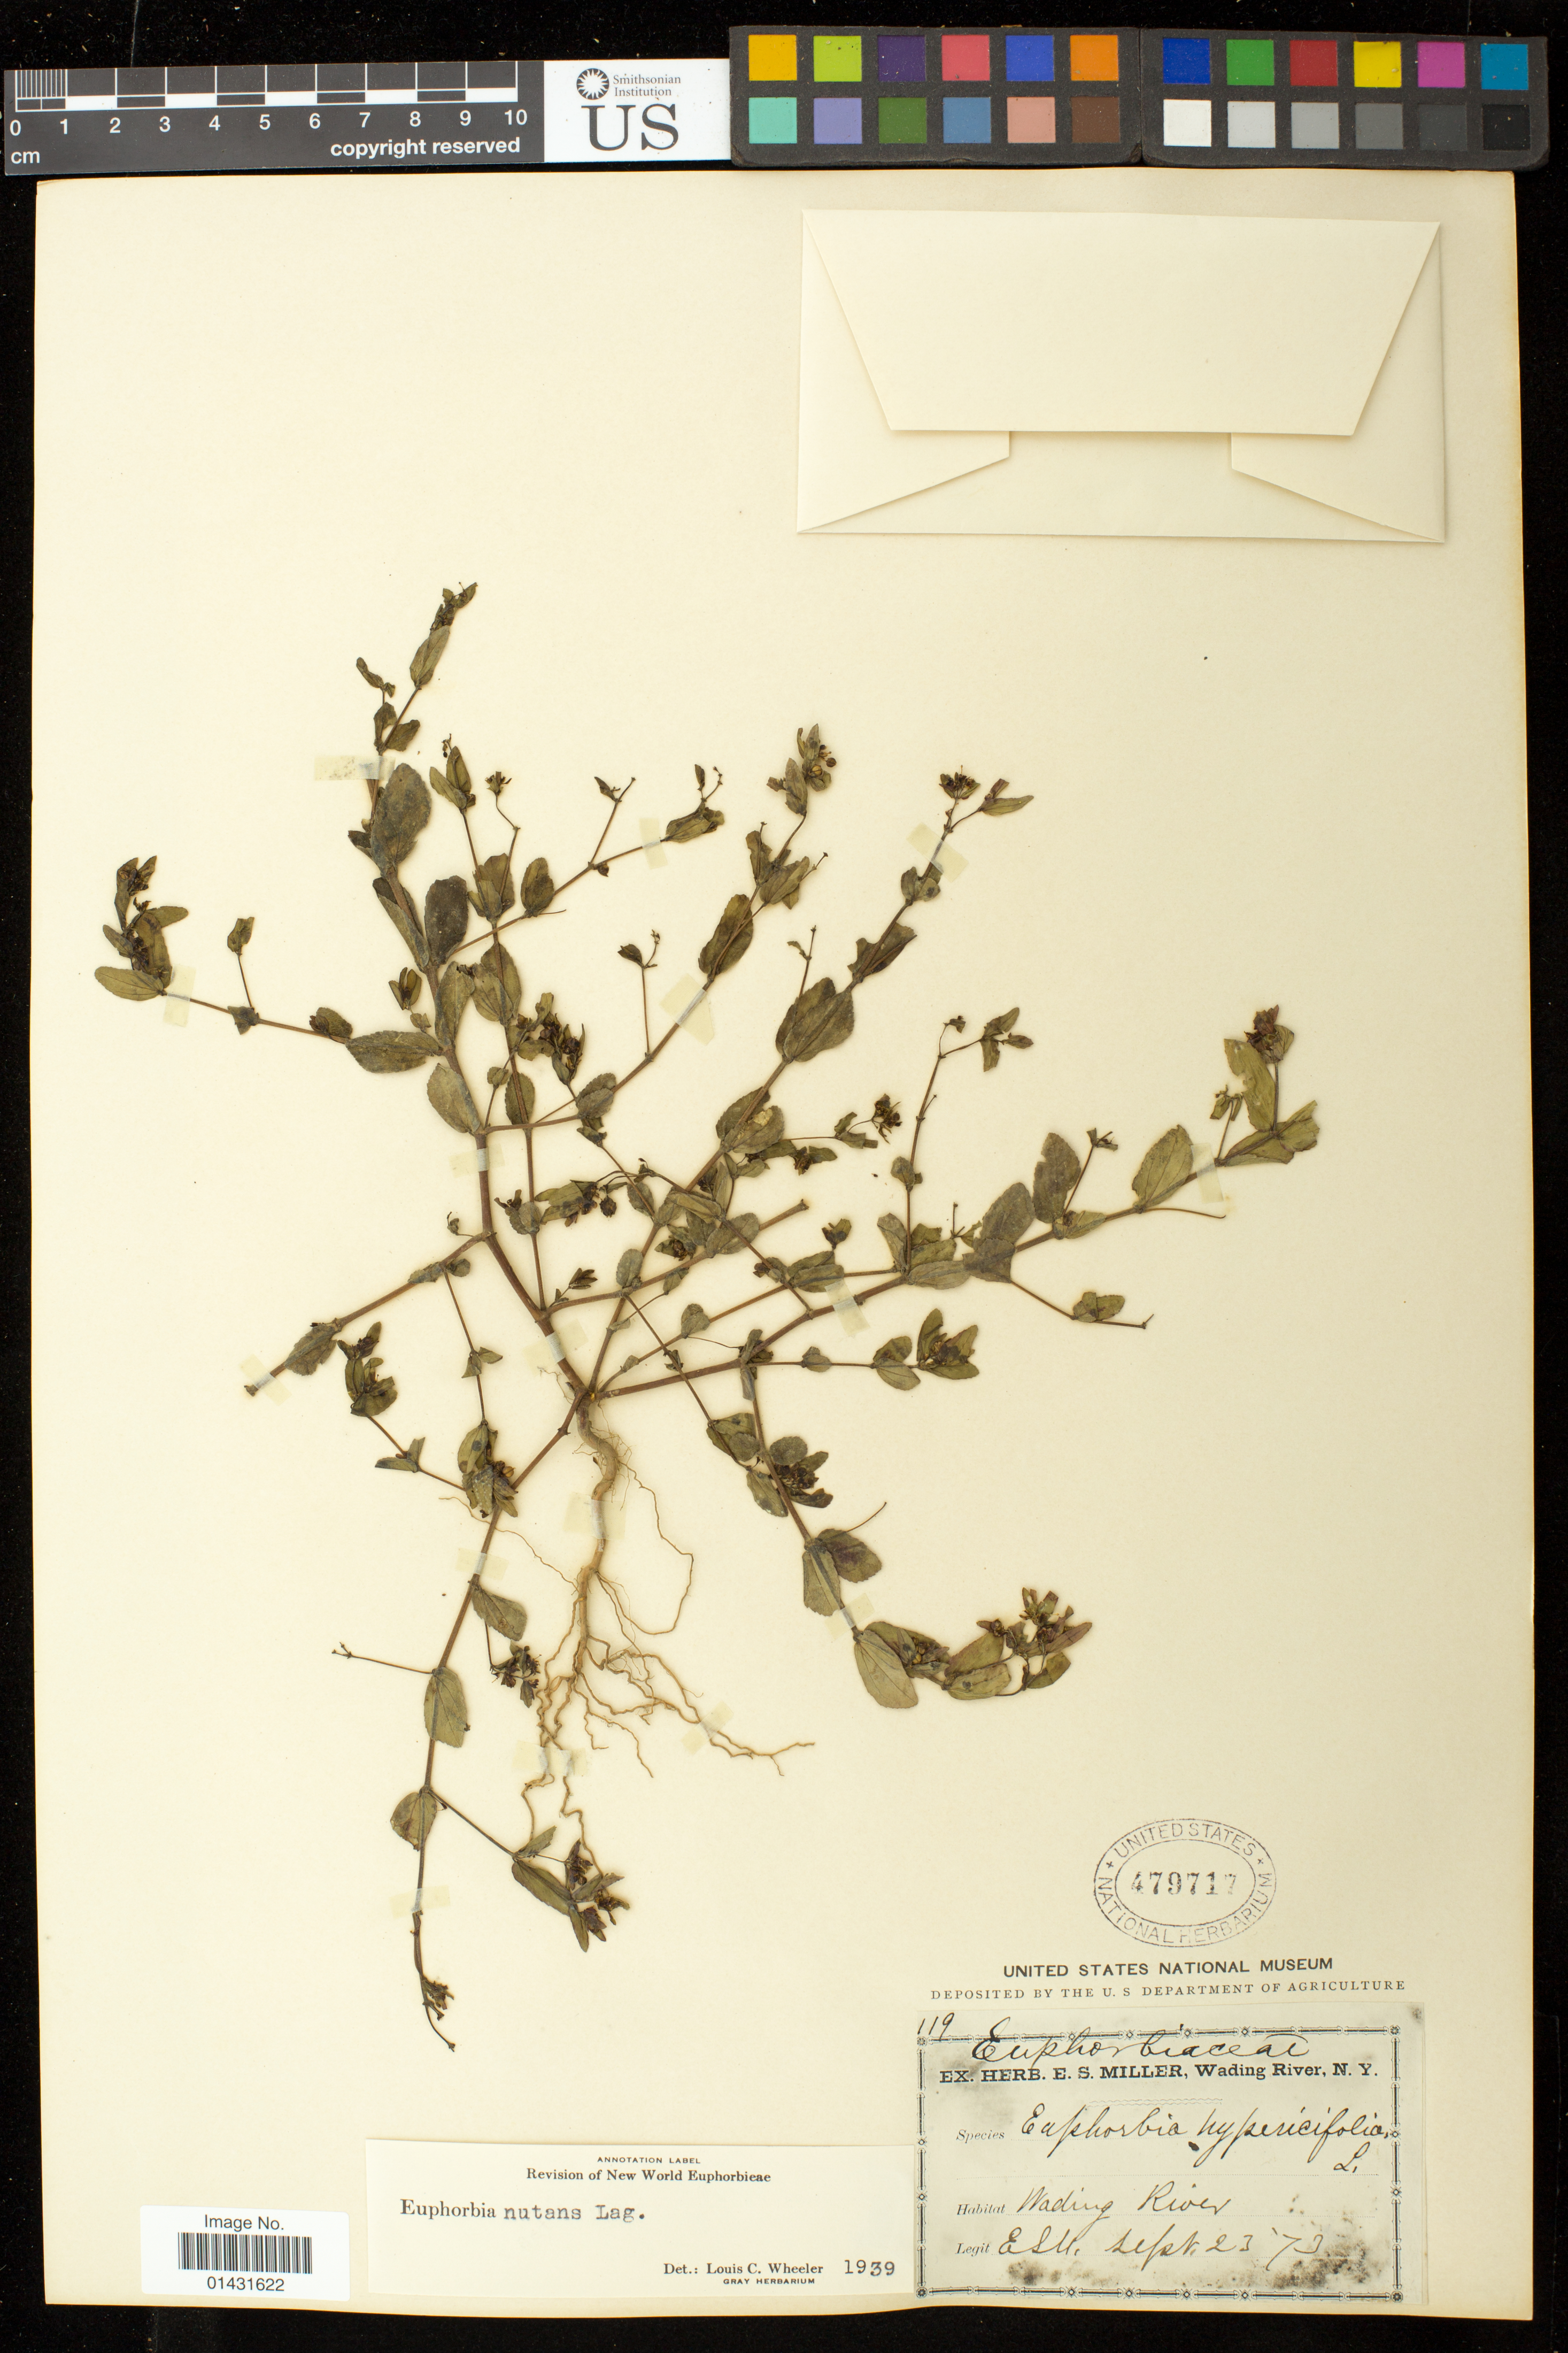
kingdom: Plantae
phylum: Tracheophyta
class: Magnoliopsida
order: Malpighiales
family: Euphorbiaceae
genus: Euphorbia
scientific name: Euphorbia hypericifolia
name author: L.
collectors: E. S. Miller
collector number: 119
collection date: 1873-09-23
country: United States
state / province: New York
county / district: Suffolk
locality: Wading River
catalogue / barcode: US 479717